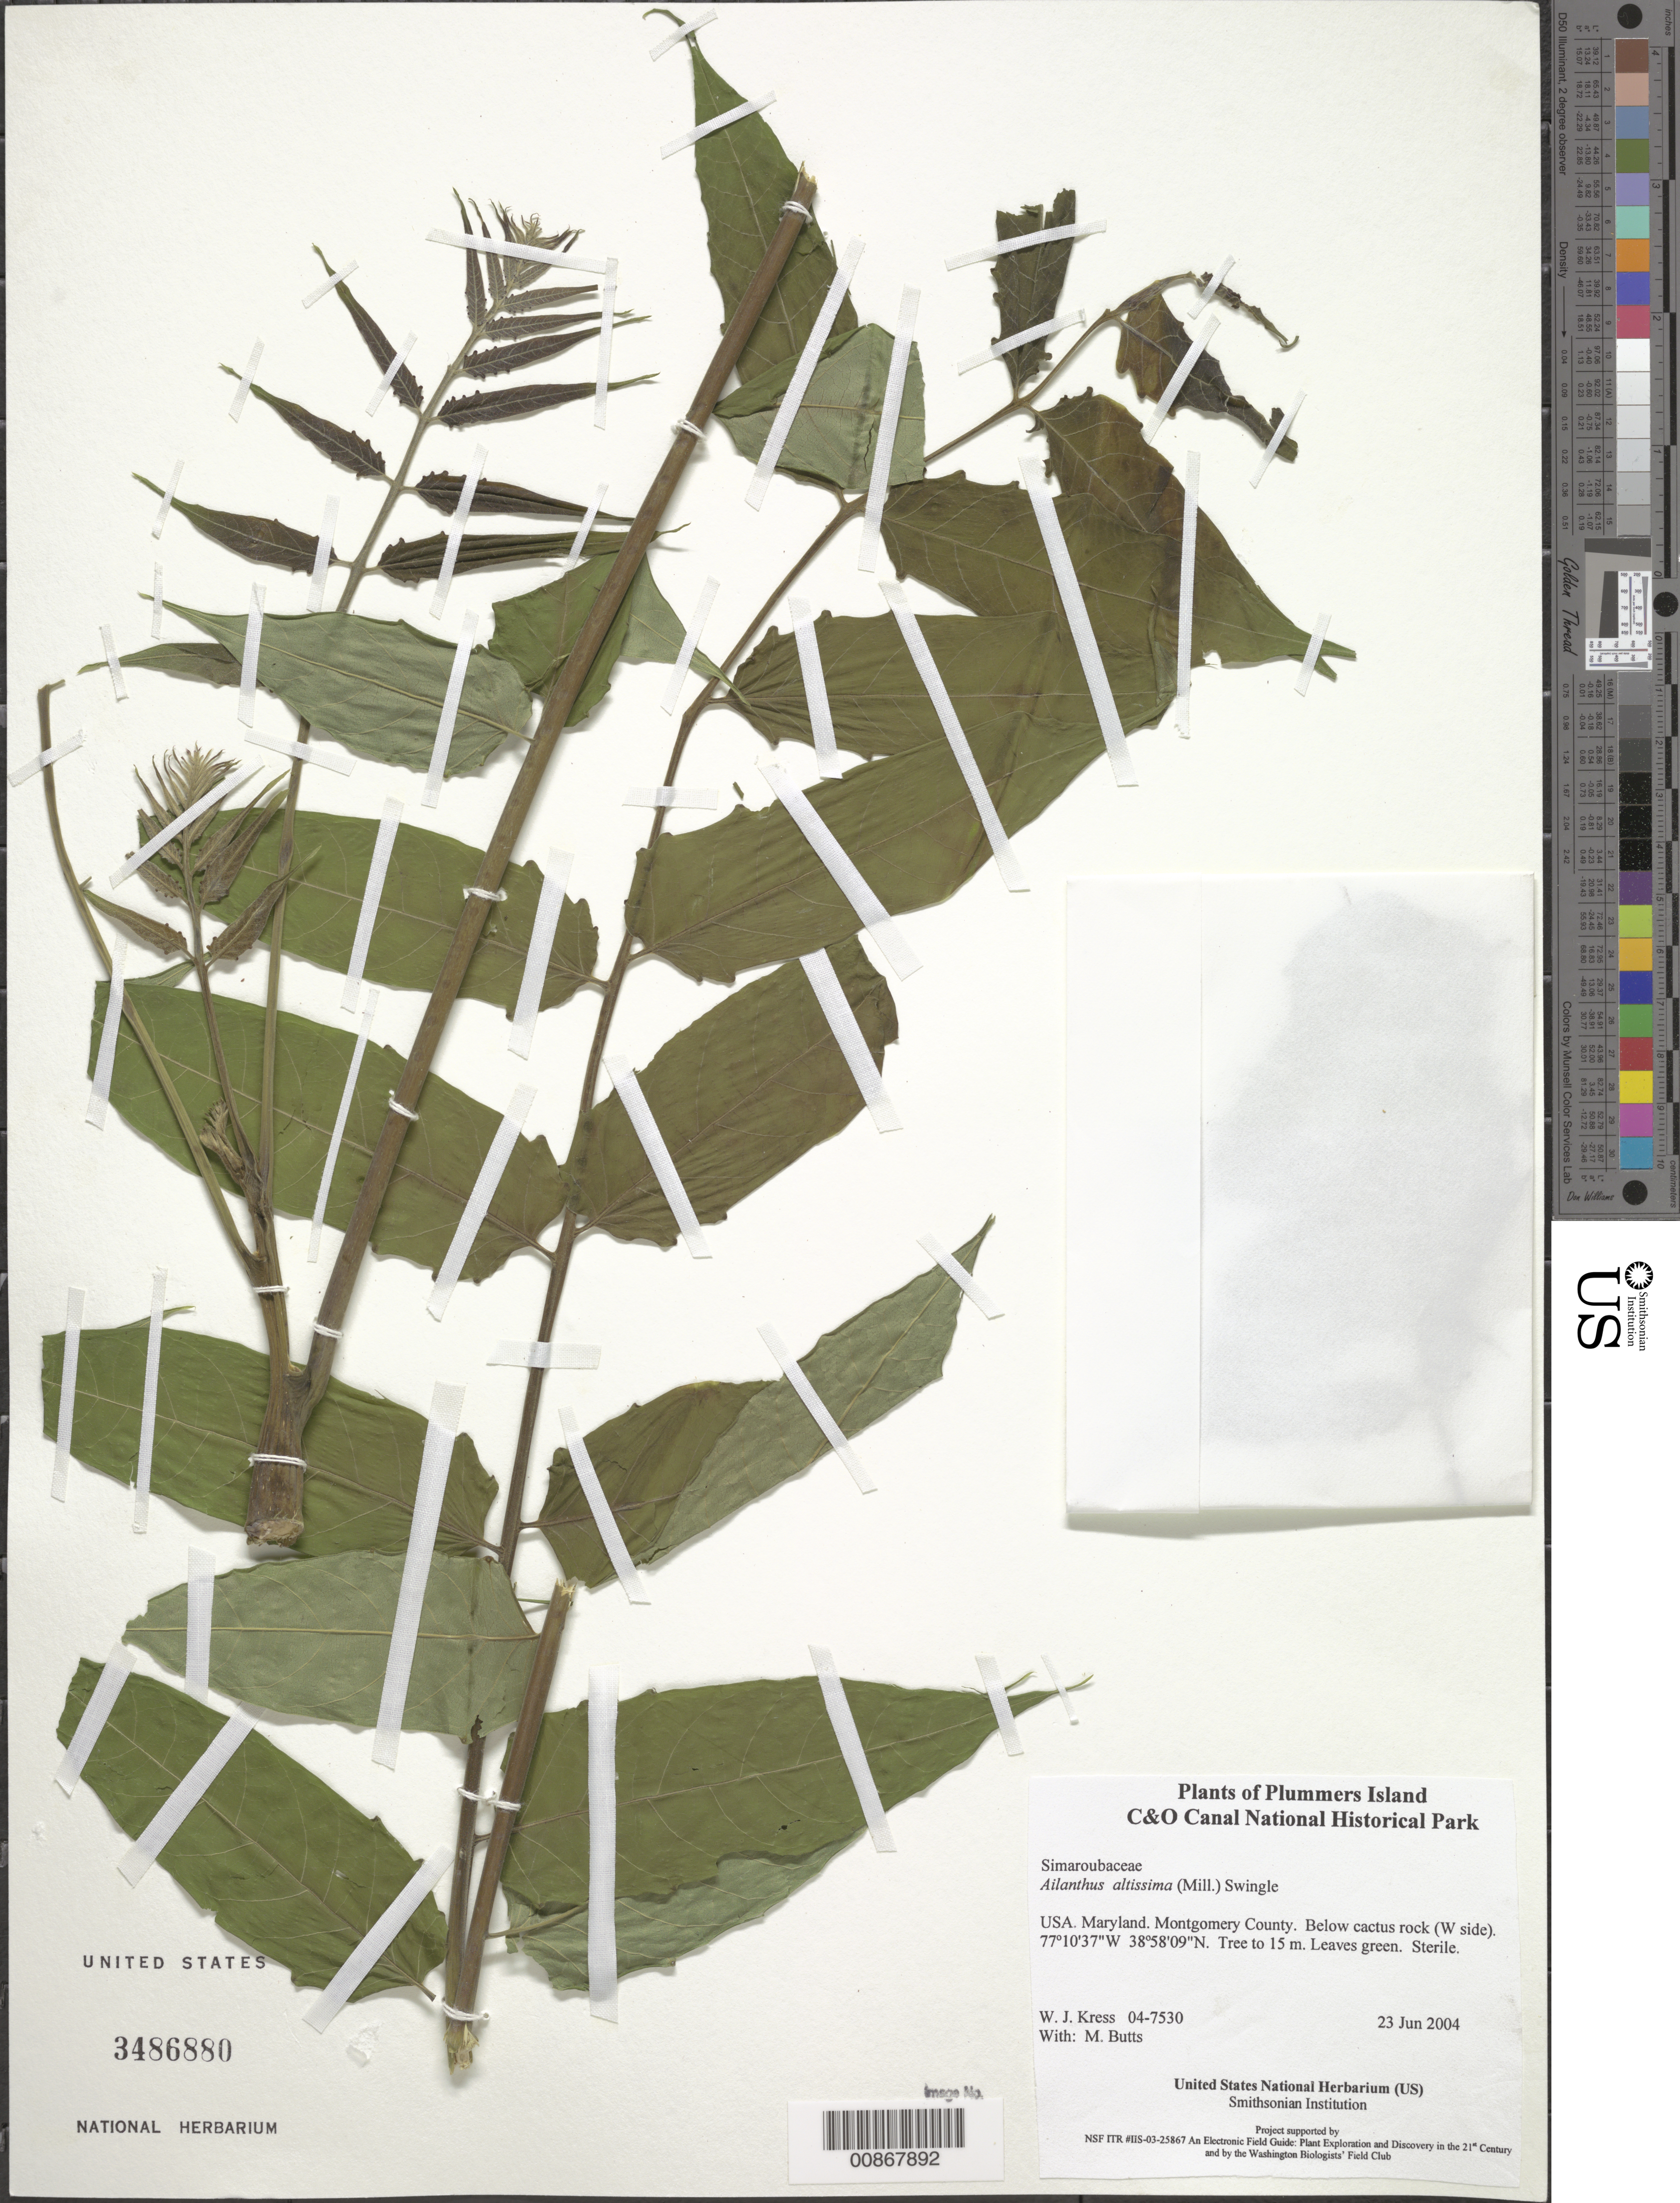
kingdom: Plantae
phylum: Tracheophyta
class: Magnoliopsida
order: Sapindales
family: Simaroubaceae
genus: Ailanthus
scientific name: Ailanthus altissima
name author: (Mill.) Swingle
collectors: W. J. Kress & M. B. Butts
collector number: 04-7530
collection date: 2004-06-23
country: United States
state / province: Maryland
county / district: Montgomery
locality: Chesapeake and Ohio Canal National Historical Park, Plummers Island, below cactus rock (W side)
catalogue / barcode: US 3486880